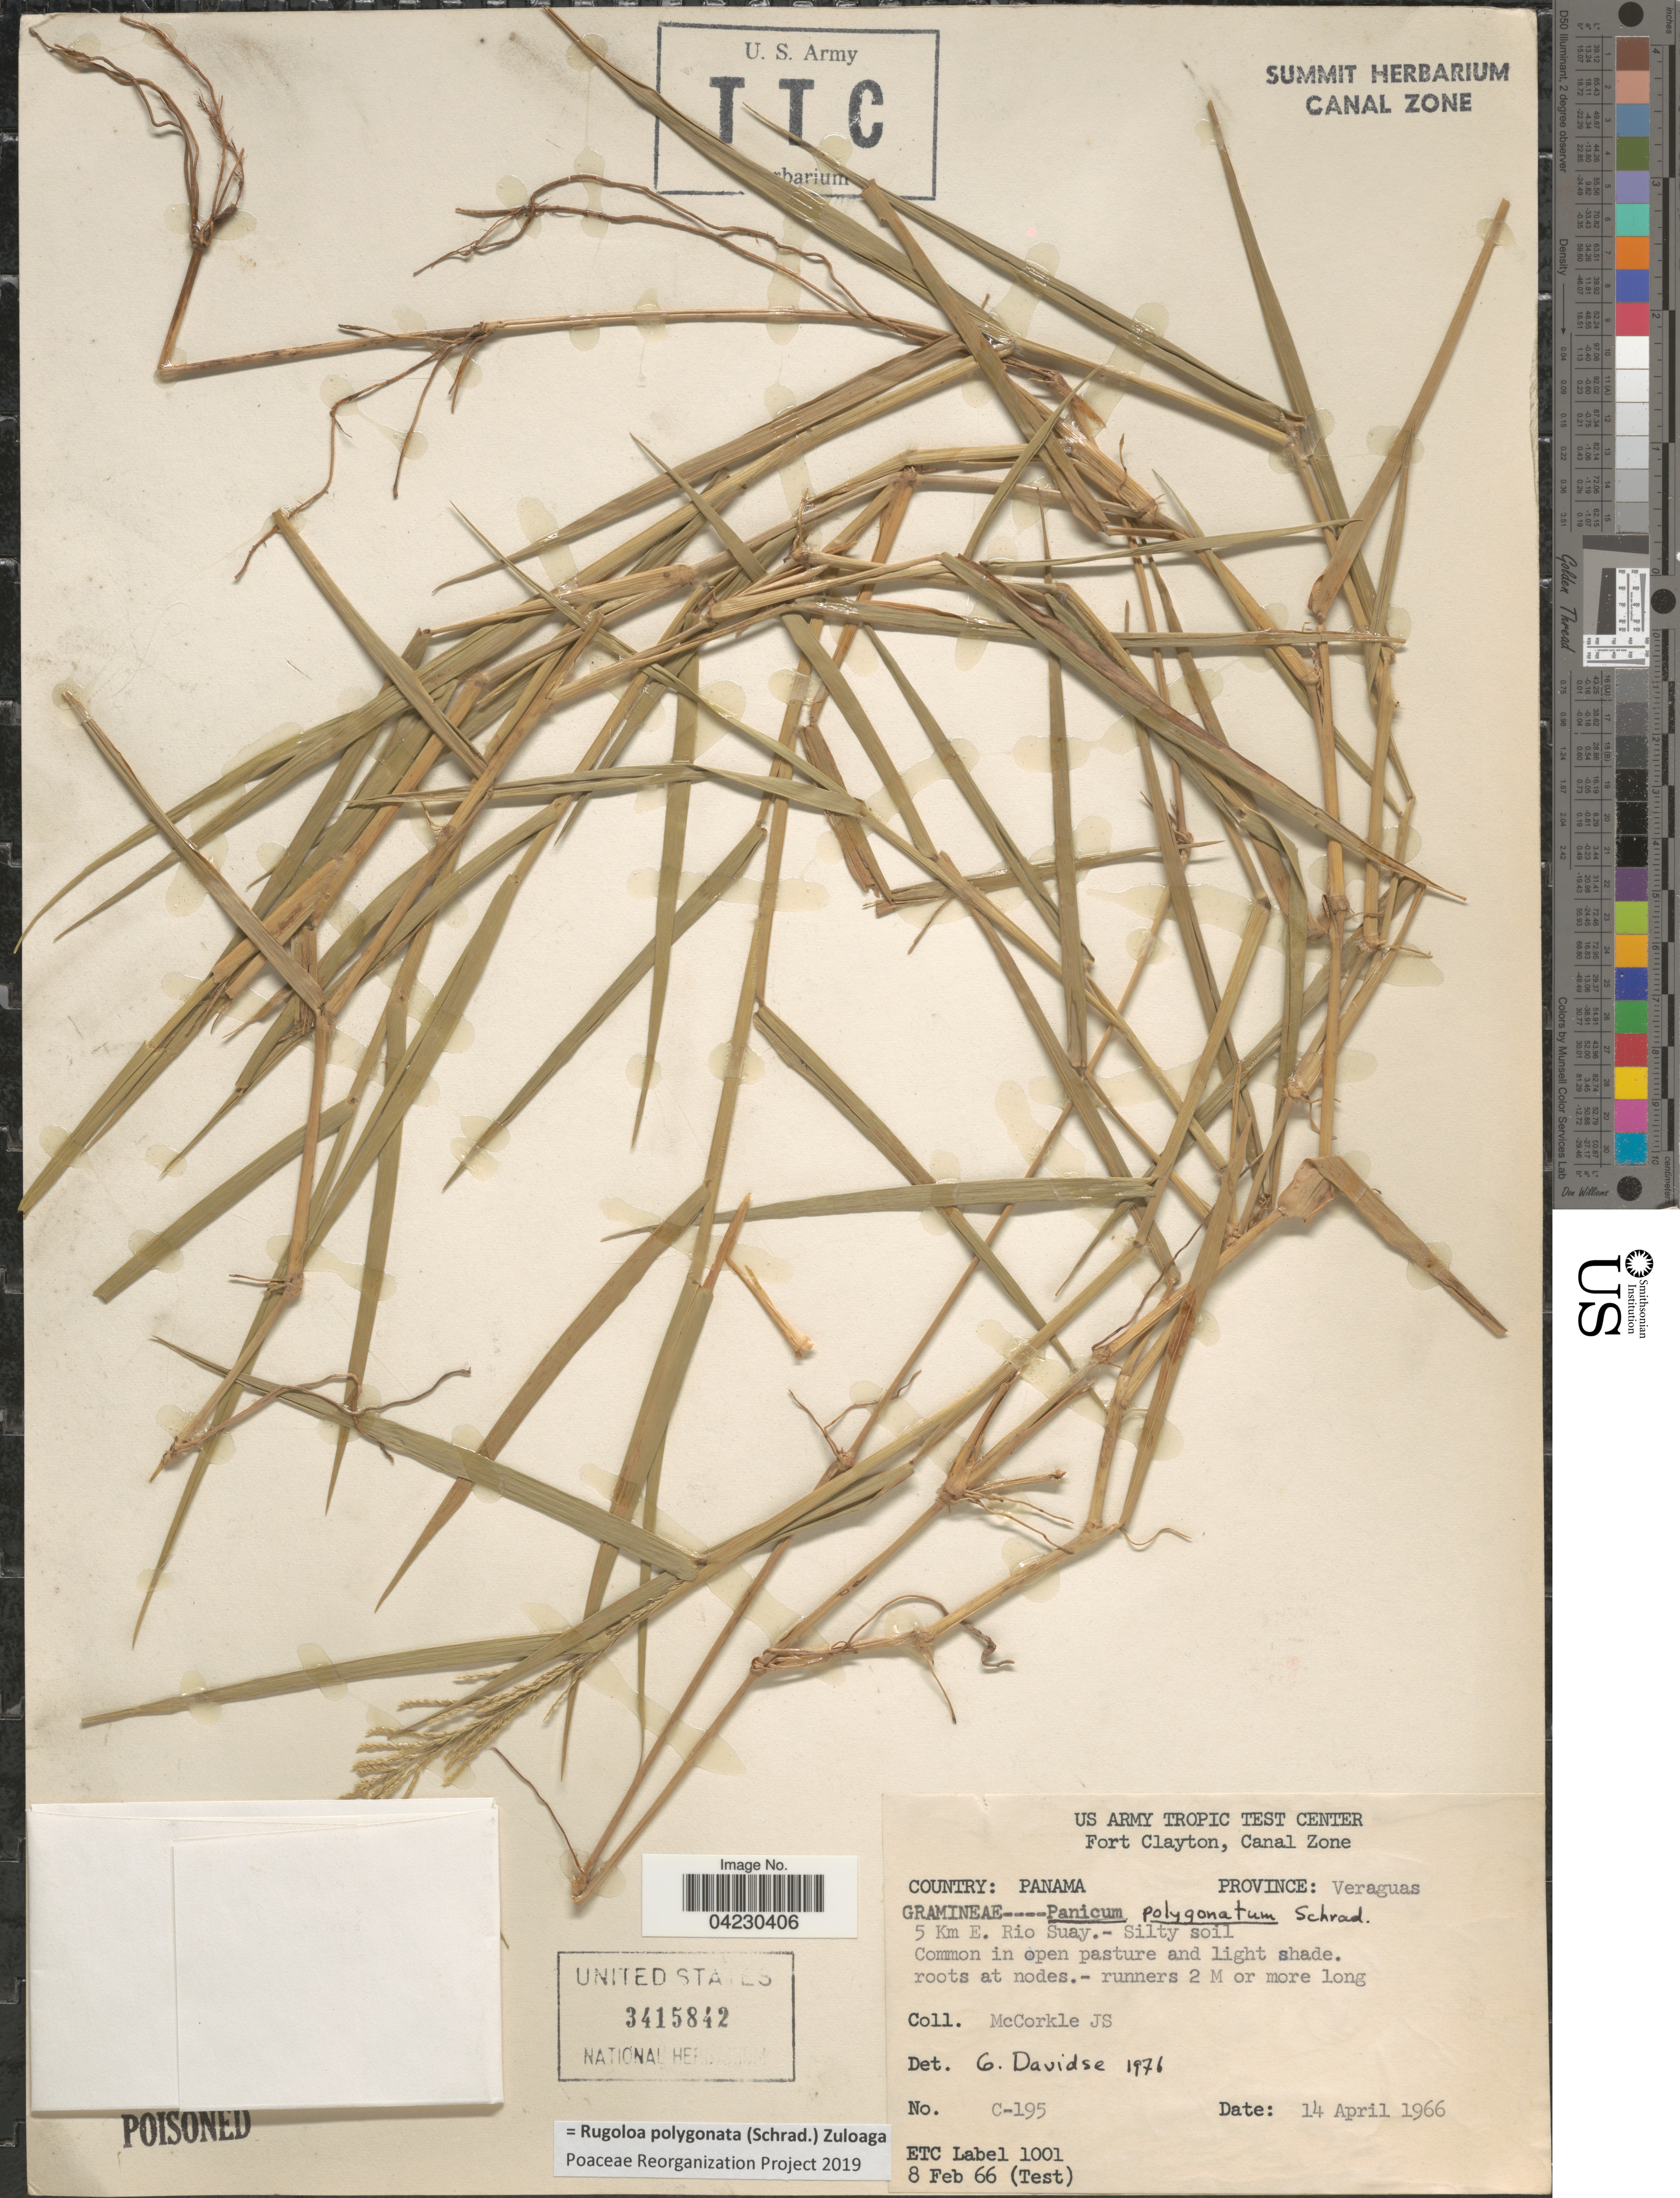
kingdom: Plantae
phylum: Tracheophyta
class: Liliopsida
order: Poales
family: Poaceae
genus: Rugoloa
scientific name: Rugoloa polygonata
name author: (Schrad.) Zuloaga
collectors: J. McCorkle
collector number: C-195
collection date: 1966-04-14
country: Panama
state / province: Veraguas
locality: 5 Km E. Rio Suay. - Silty soil.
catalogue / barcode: US 3415842